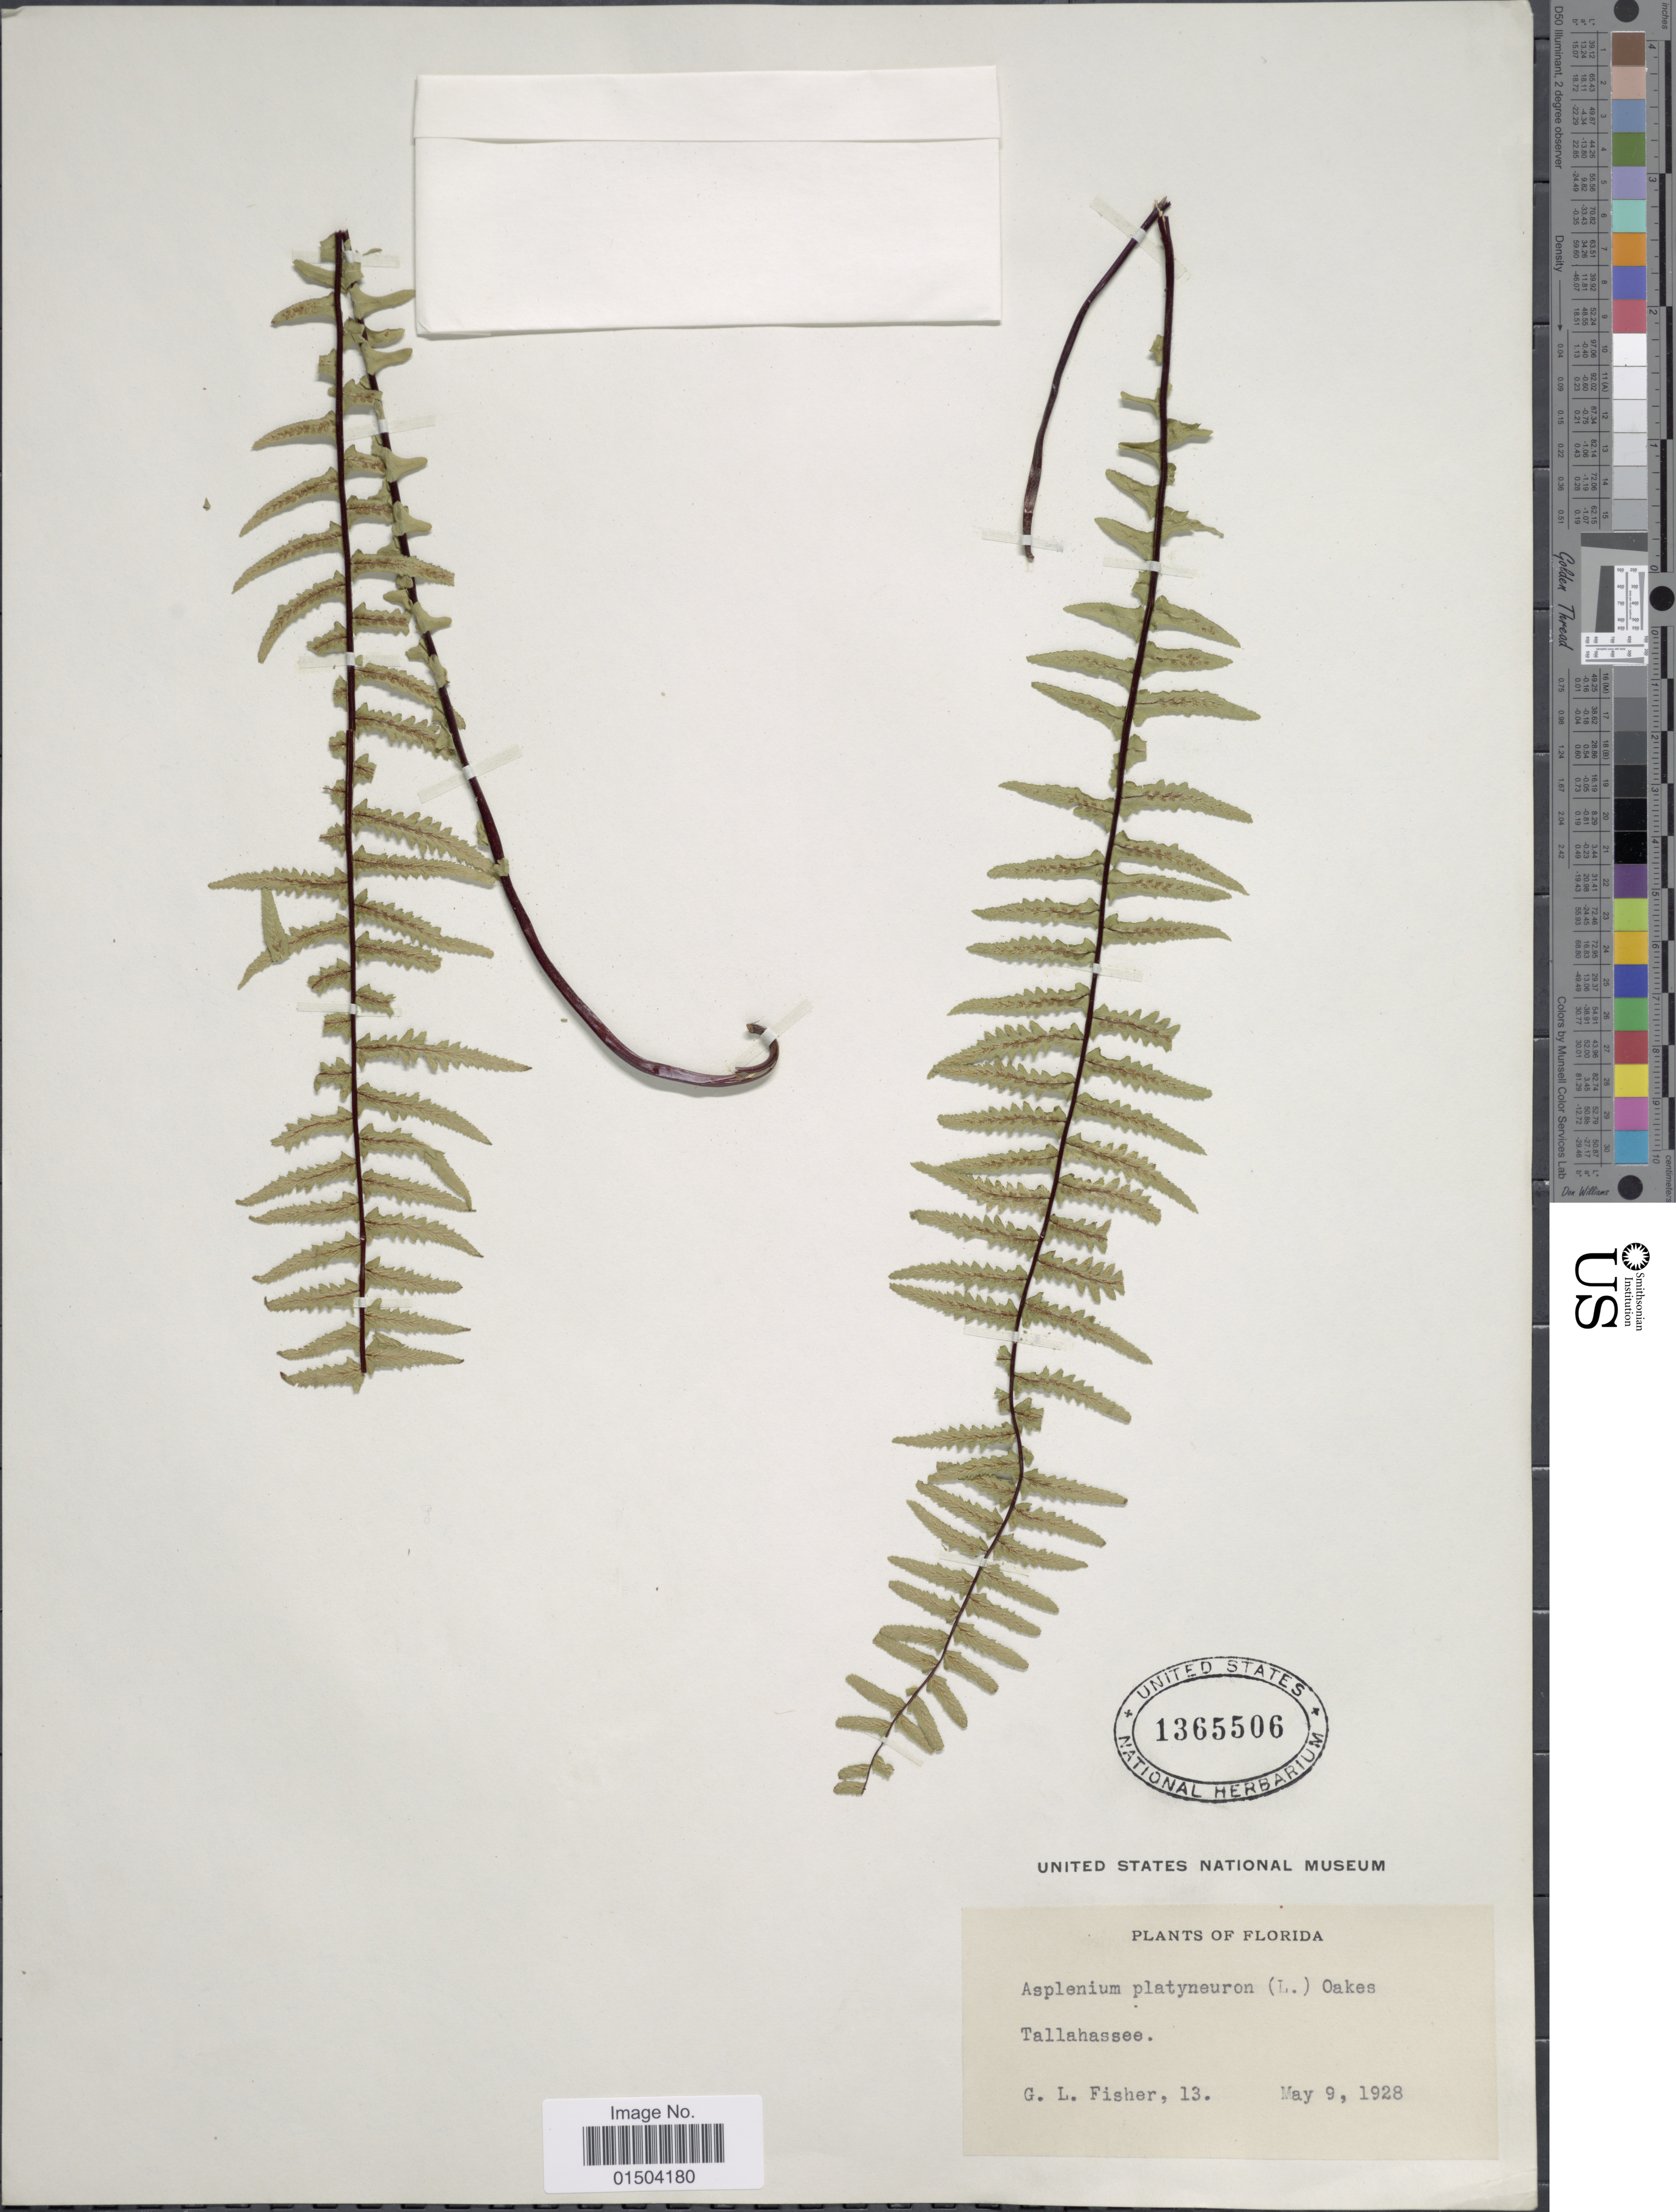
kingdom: Plantae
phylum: Tracheophyta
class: Polypodiopsida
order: Polypodiales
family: Aspleniaceae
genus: Asplenium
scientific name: Asplenium platyneuron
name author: (L.) Britton, Stearns & Poggenb.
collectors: G. L. Fisher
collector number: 13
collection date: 1928-05-09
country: United States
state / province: Florida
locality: Tallahassee.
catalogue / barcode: US 1365506